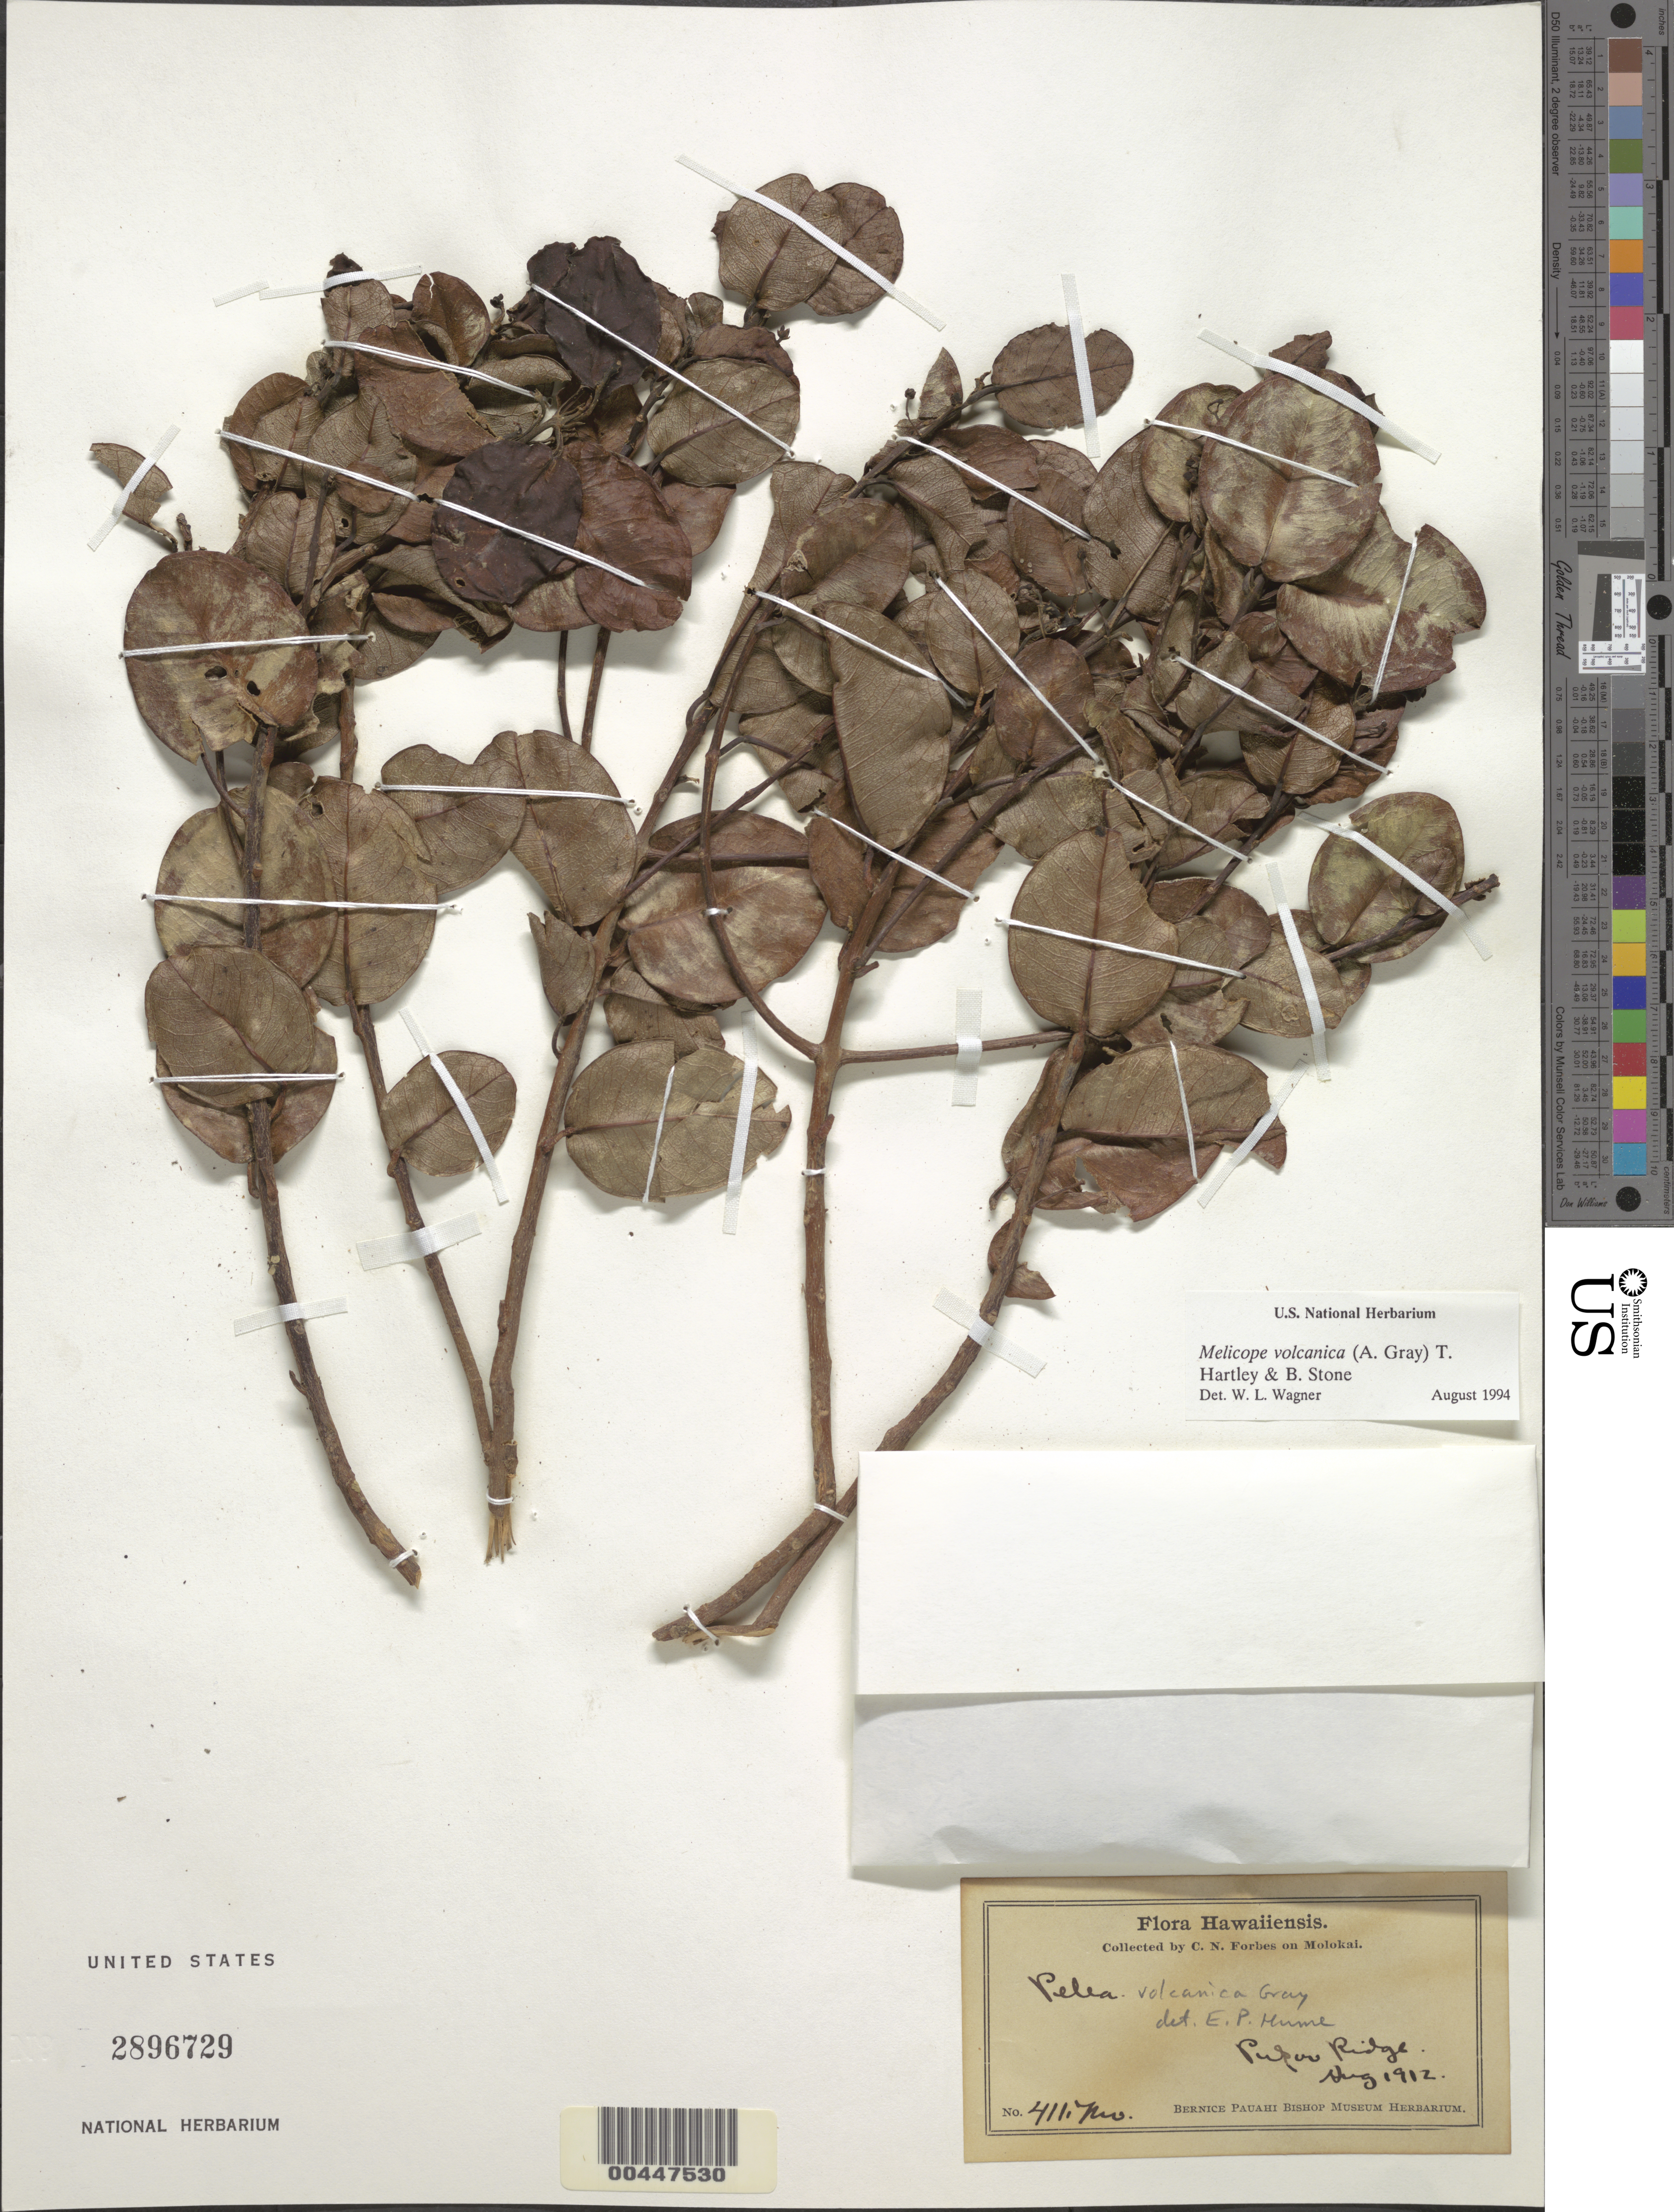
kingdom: Plantae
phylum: Tracheophyta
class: Magnoliopsida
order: Sapindales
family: Rutaceae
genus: Melicope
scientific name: Melicope volcanica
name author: (A. Gray) T.G. Hartley & B.C. Stone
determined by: Wagner, W. L., (BOT), Smithsonian Institution - National Museum of Natural History (UNITED STATES)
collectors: C. N. Forbes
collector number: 411.Mo.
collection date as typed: Aug 1912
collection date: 1912-08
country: United States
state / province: Hawaii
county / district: Maui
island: Moloka'i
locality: Pukoo Ridge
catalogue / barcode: US 2896729